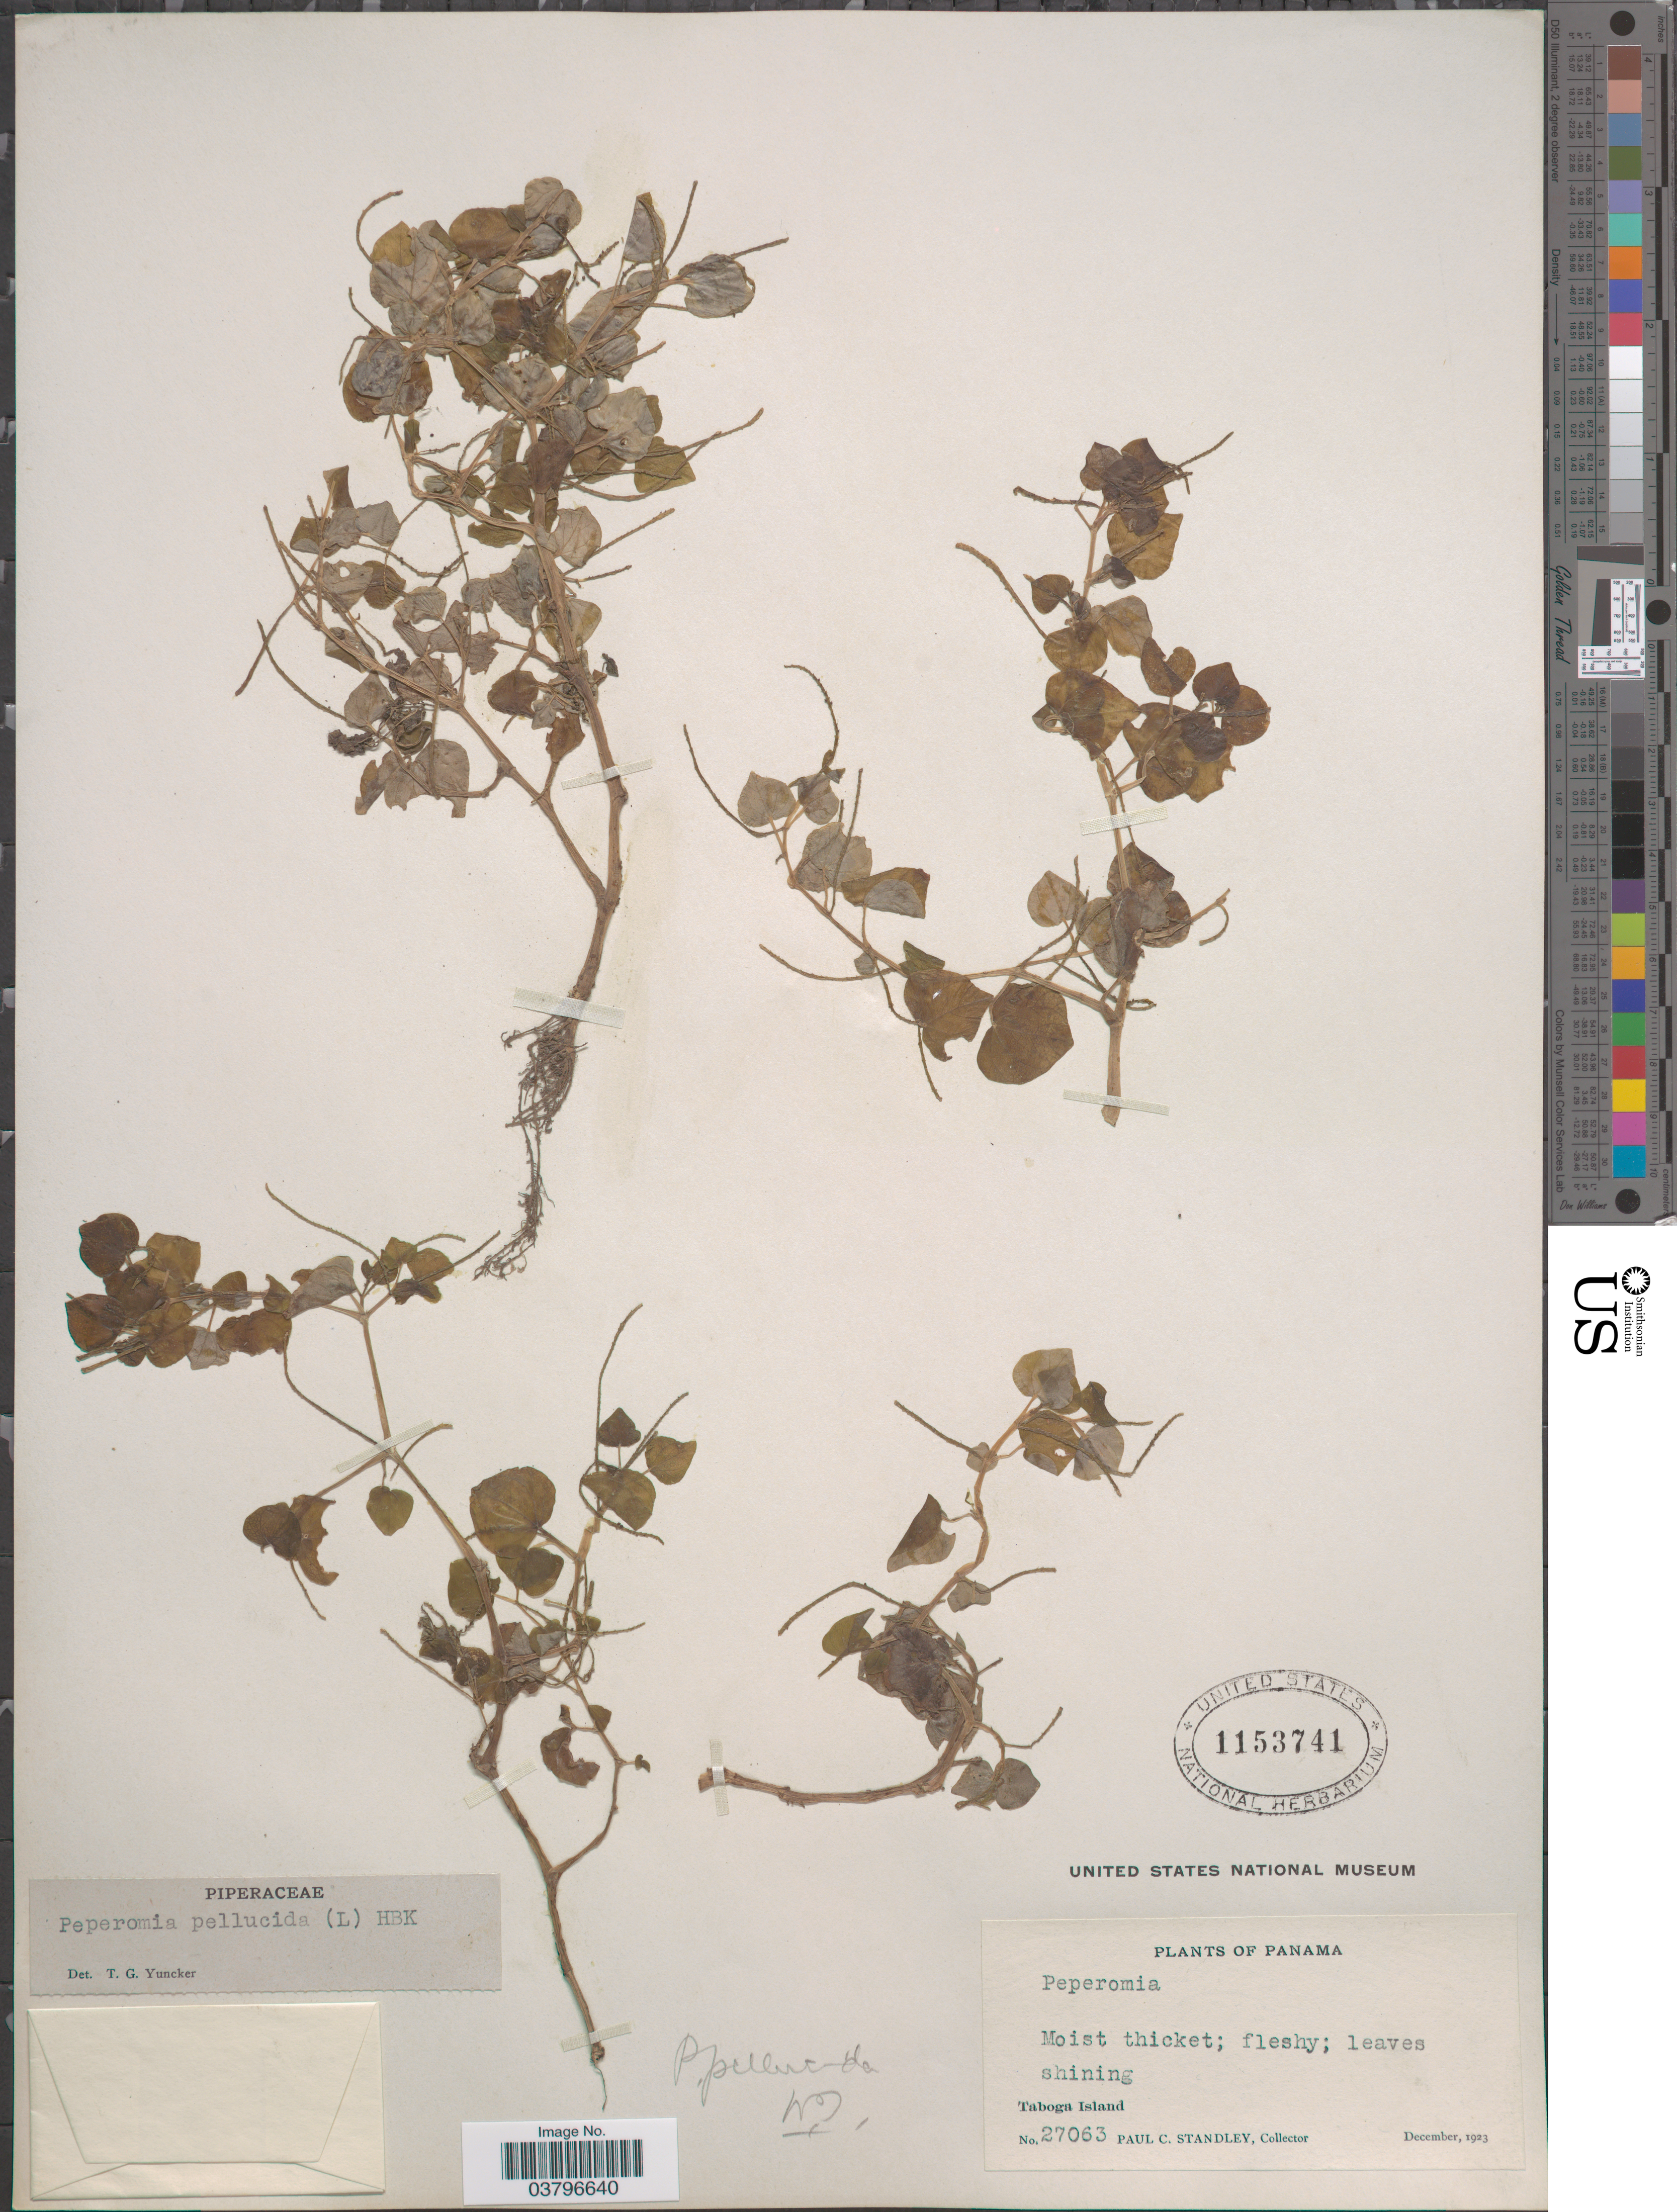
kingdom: Plantae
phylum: Tracheophyta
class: Magnoliopsida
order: Piperales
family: Piperaceae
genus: Peperomia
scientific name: Peperomia pellucida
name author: (L.) Kunth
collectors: P. C. Standley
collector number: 27063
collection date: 1923-12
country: Panama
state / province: Panamá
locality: Taboga Island.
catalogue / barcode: US 1153741